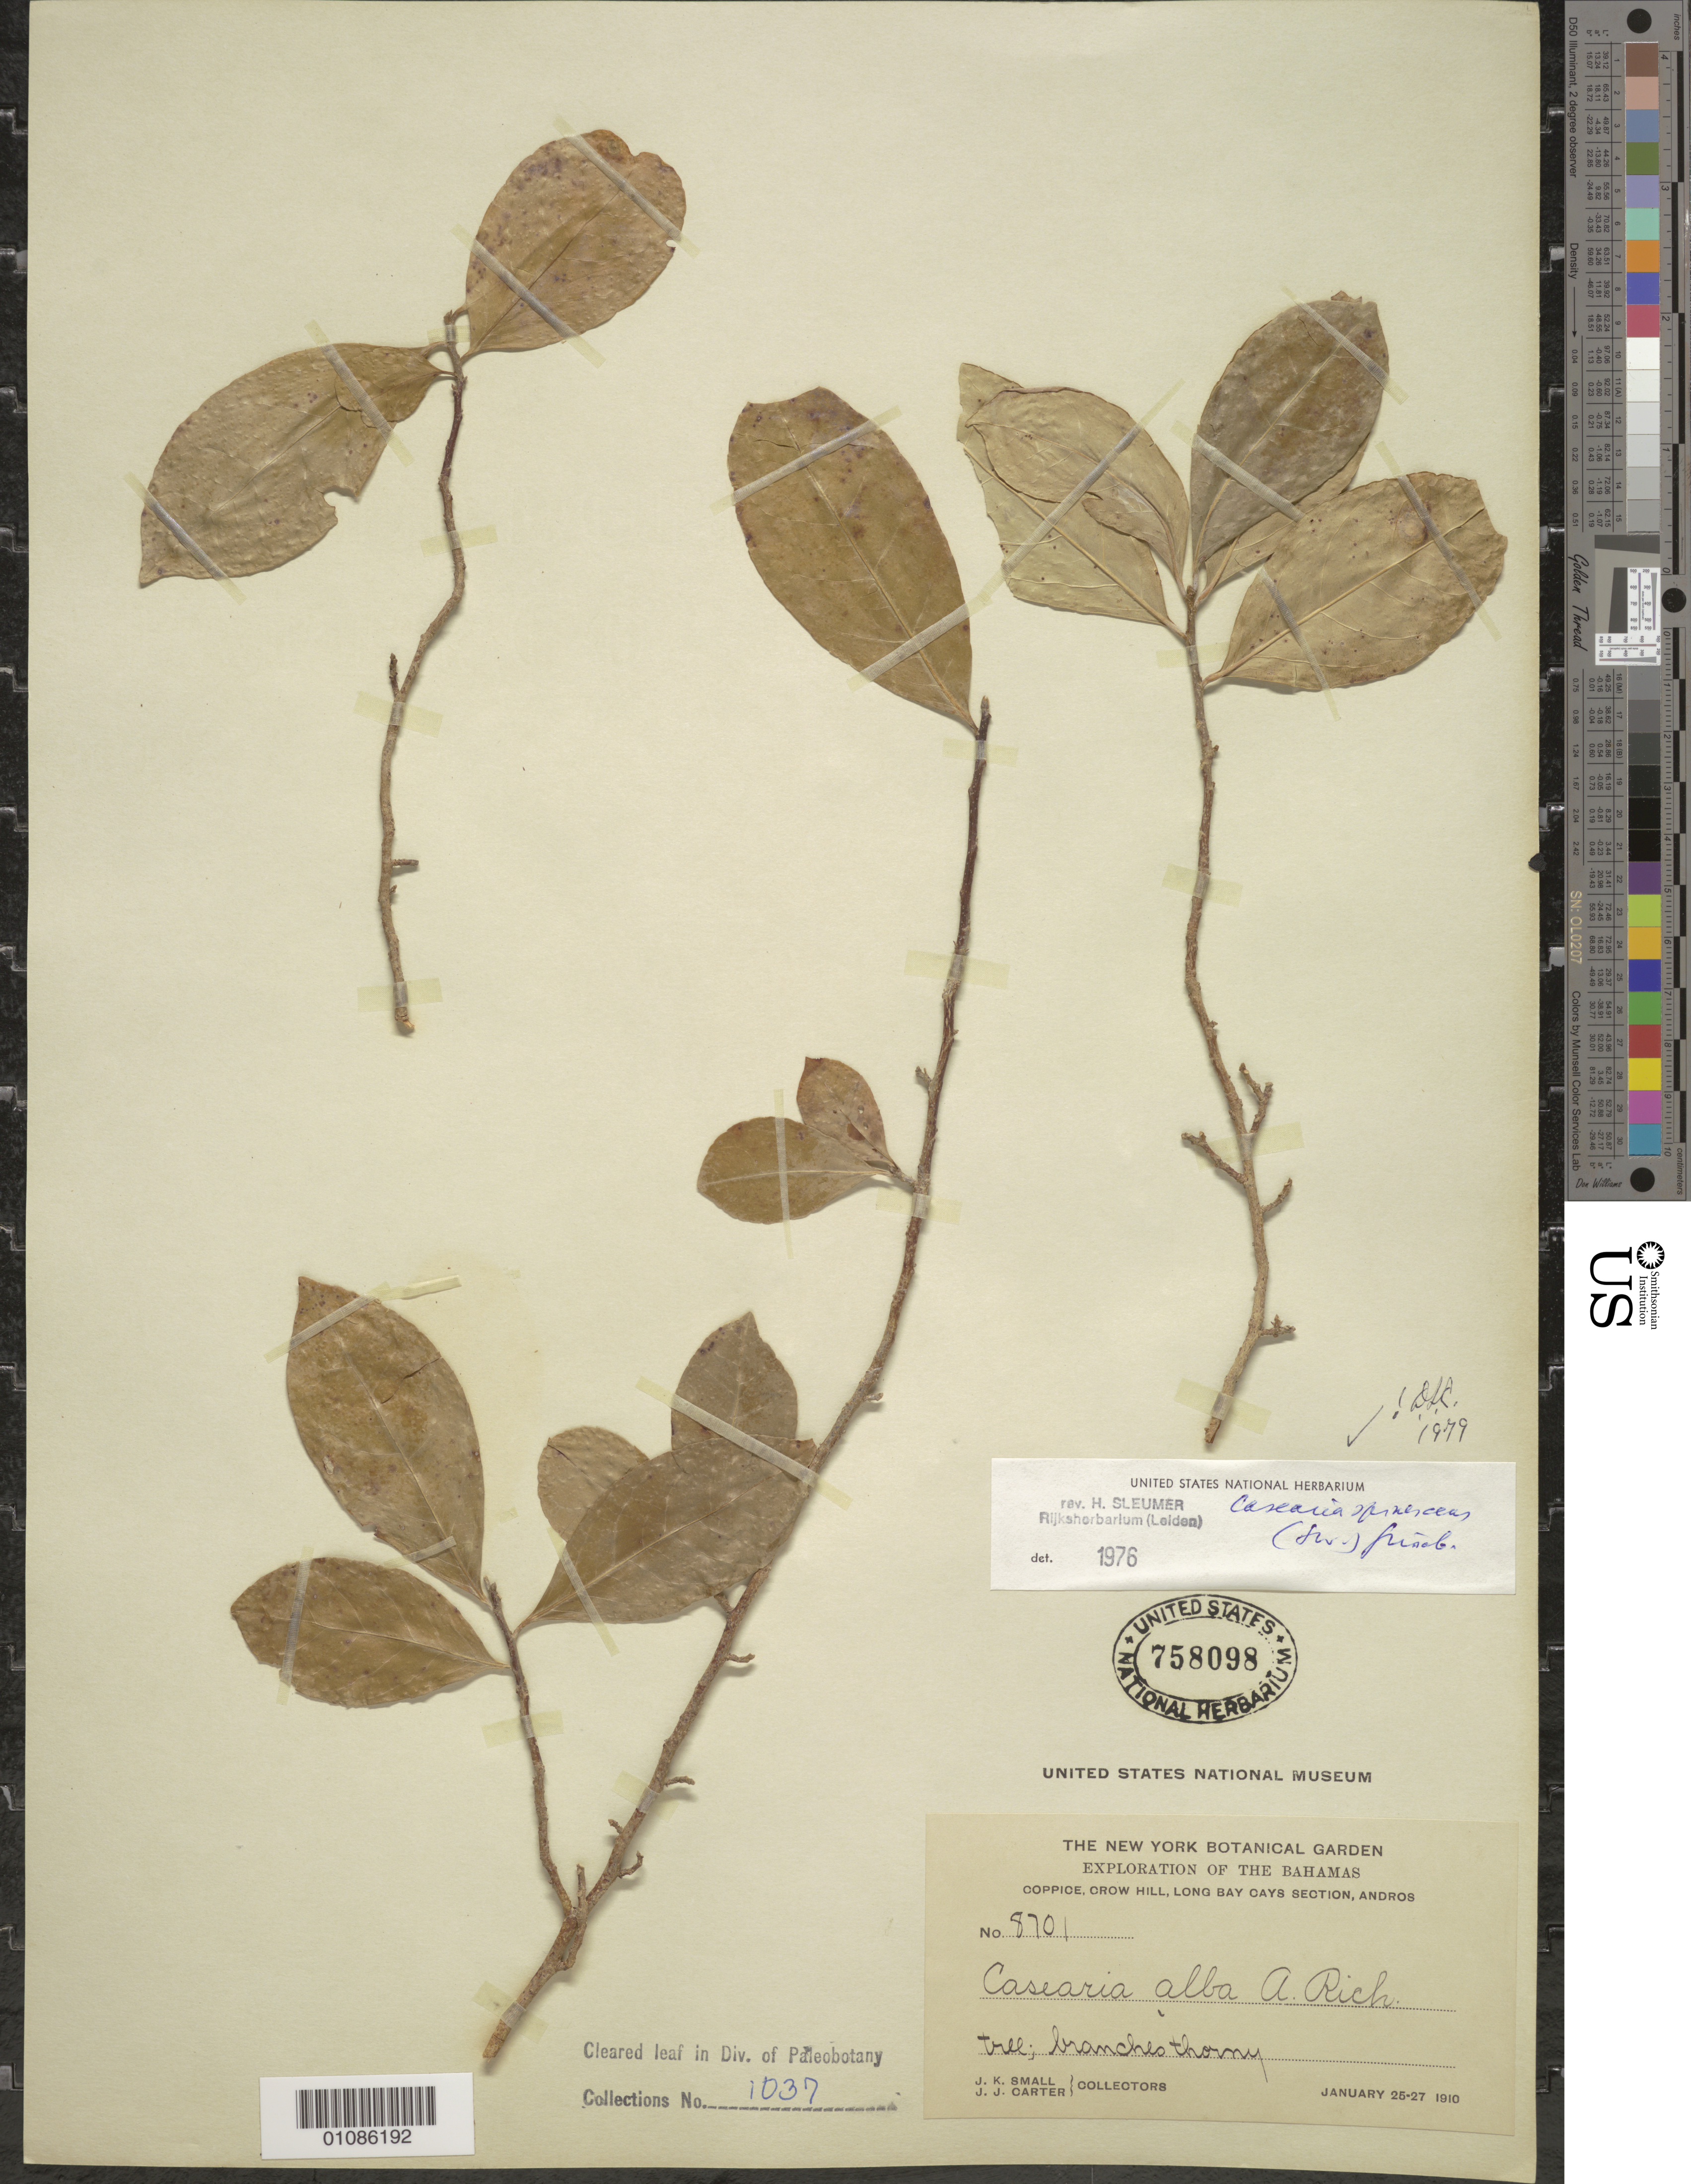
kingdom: Plantae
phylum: Tracheophyta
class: Magnoliopsida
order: Malpighiales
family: Salicaceae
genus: Casearia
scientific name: Casearia alba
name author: A. Rich.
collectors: J. K. Small & J. J. Carter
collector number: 8701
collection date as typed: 26 Jan 1910 to 27 Jan 1910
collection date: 1910-01-26/1910-01-27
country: Bahamas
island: Andros I.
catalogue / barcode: US 758098